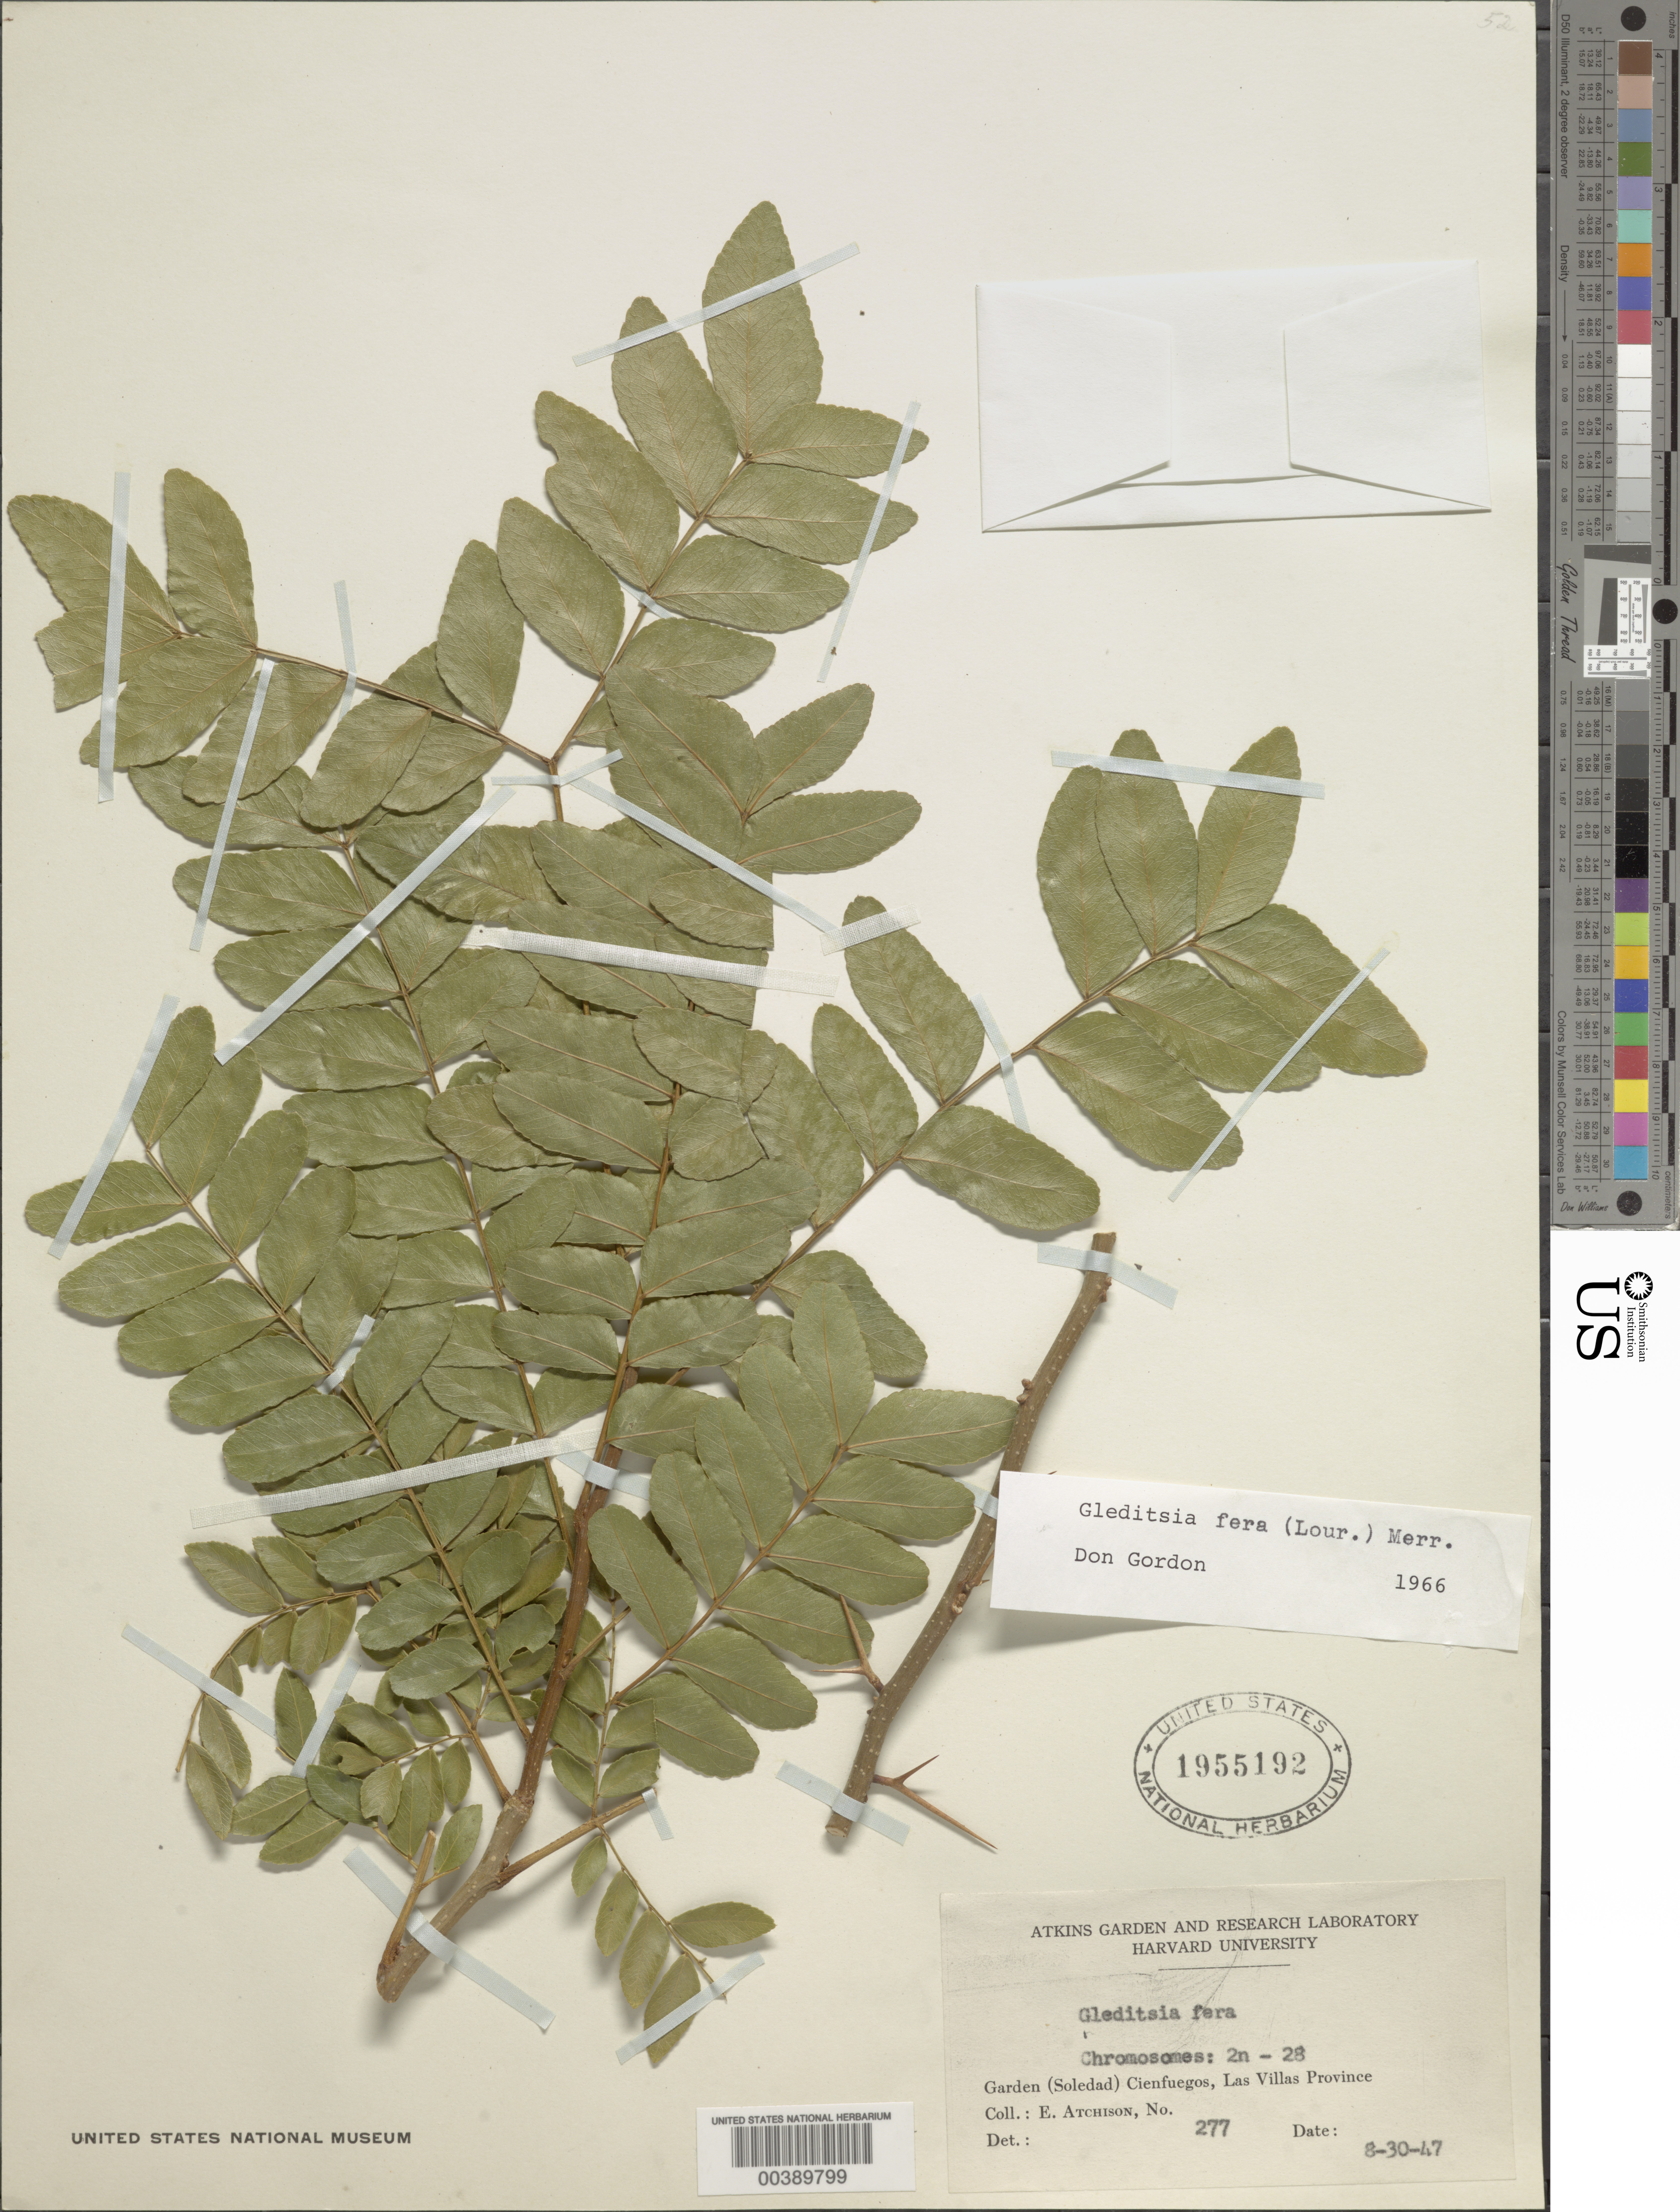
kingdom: Plantae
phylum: Tracheophyta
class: Magnoliopsida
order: Fabales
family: Fabaceae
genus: Gleditsia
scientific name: Gleditsia fera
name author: Merr.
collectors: E. Atchison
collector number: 277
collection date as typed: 30 Aug 1947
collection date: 1947-08-30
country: Cuba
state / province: Las Villas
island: Greater Antilles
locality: Garden (soledad) cienfuegos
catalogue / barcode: US 1955192